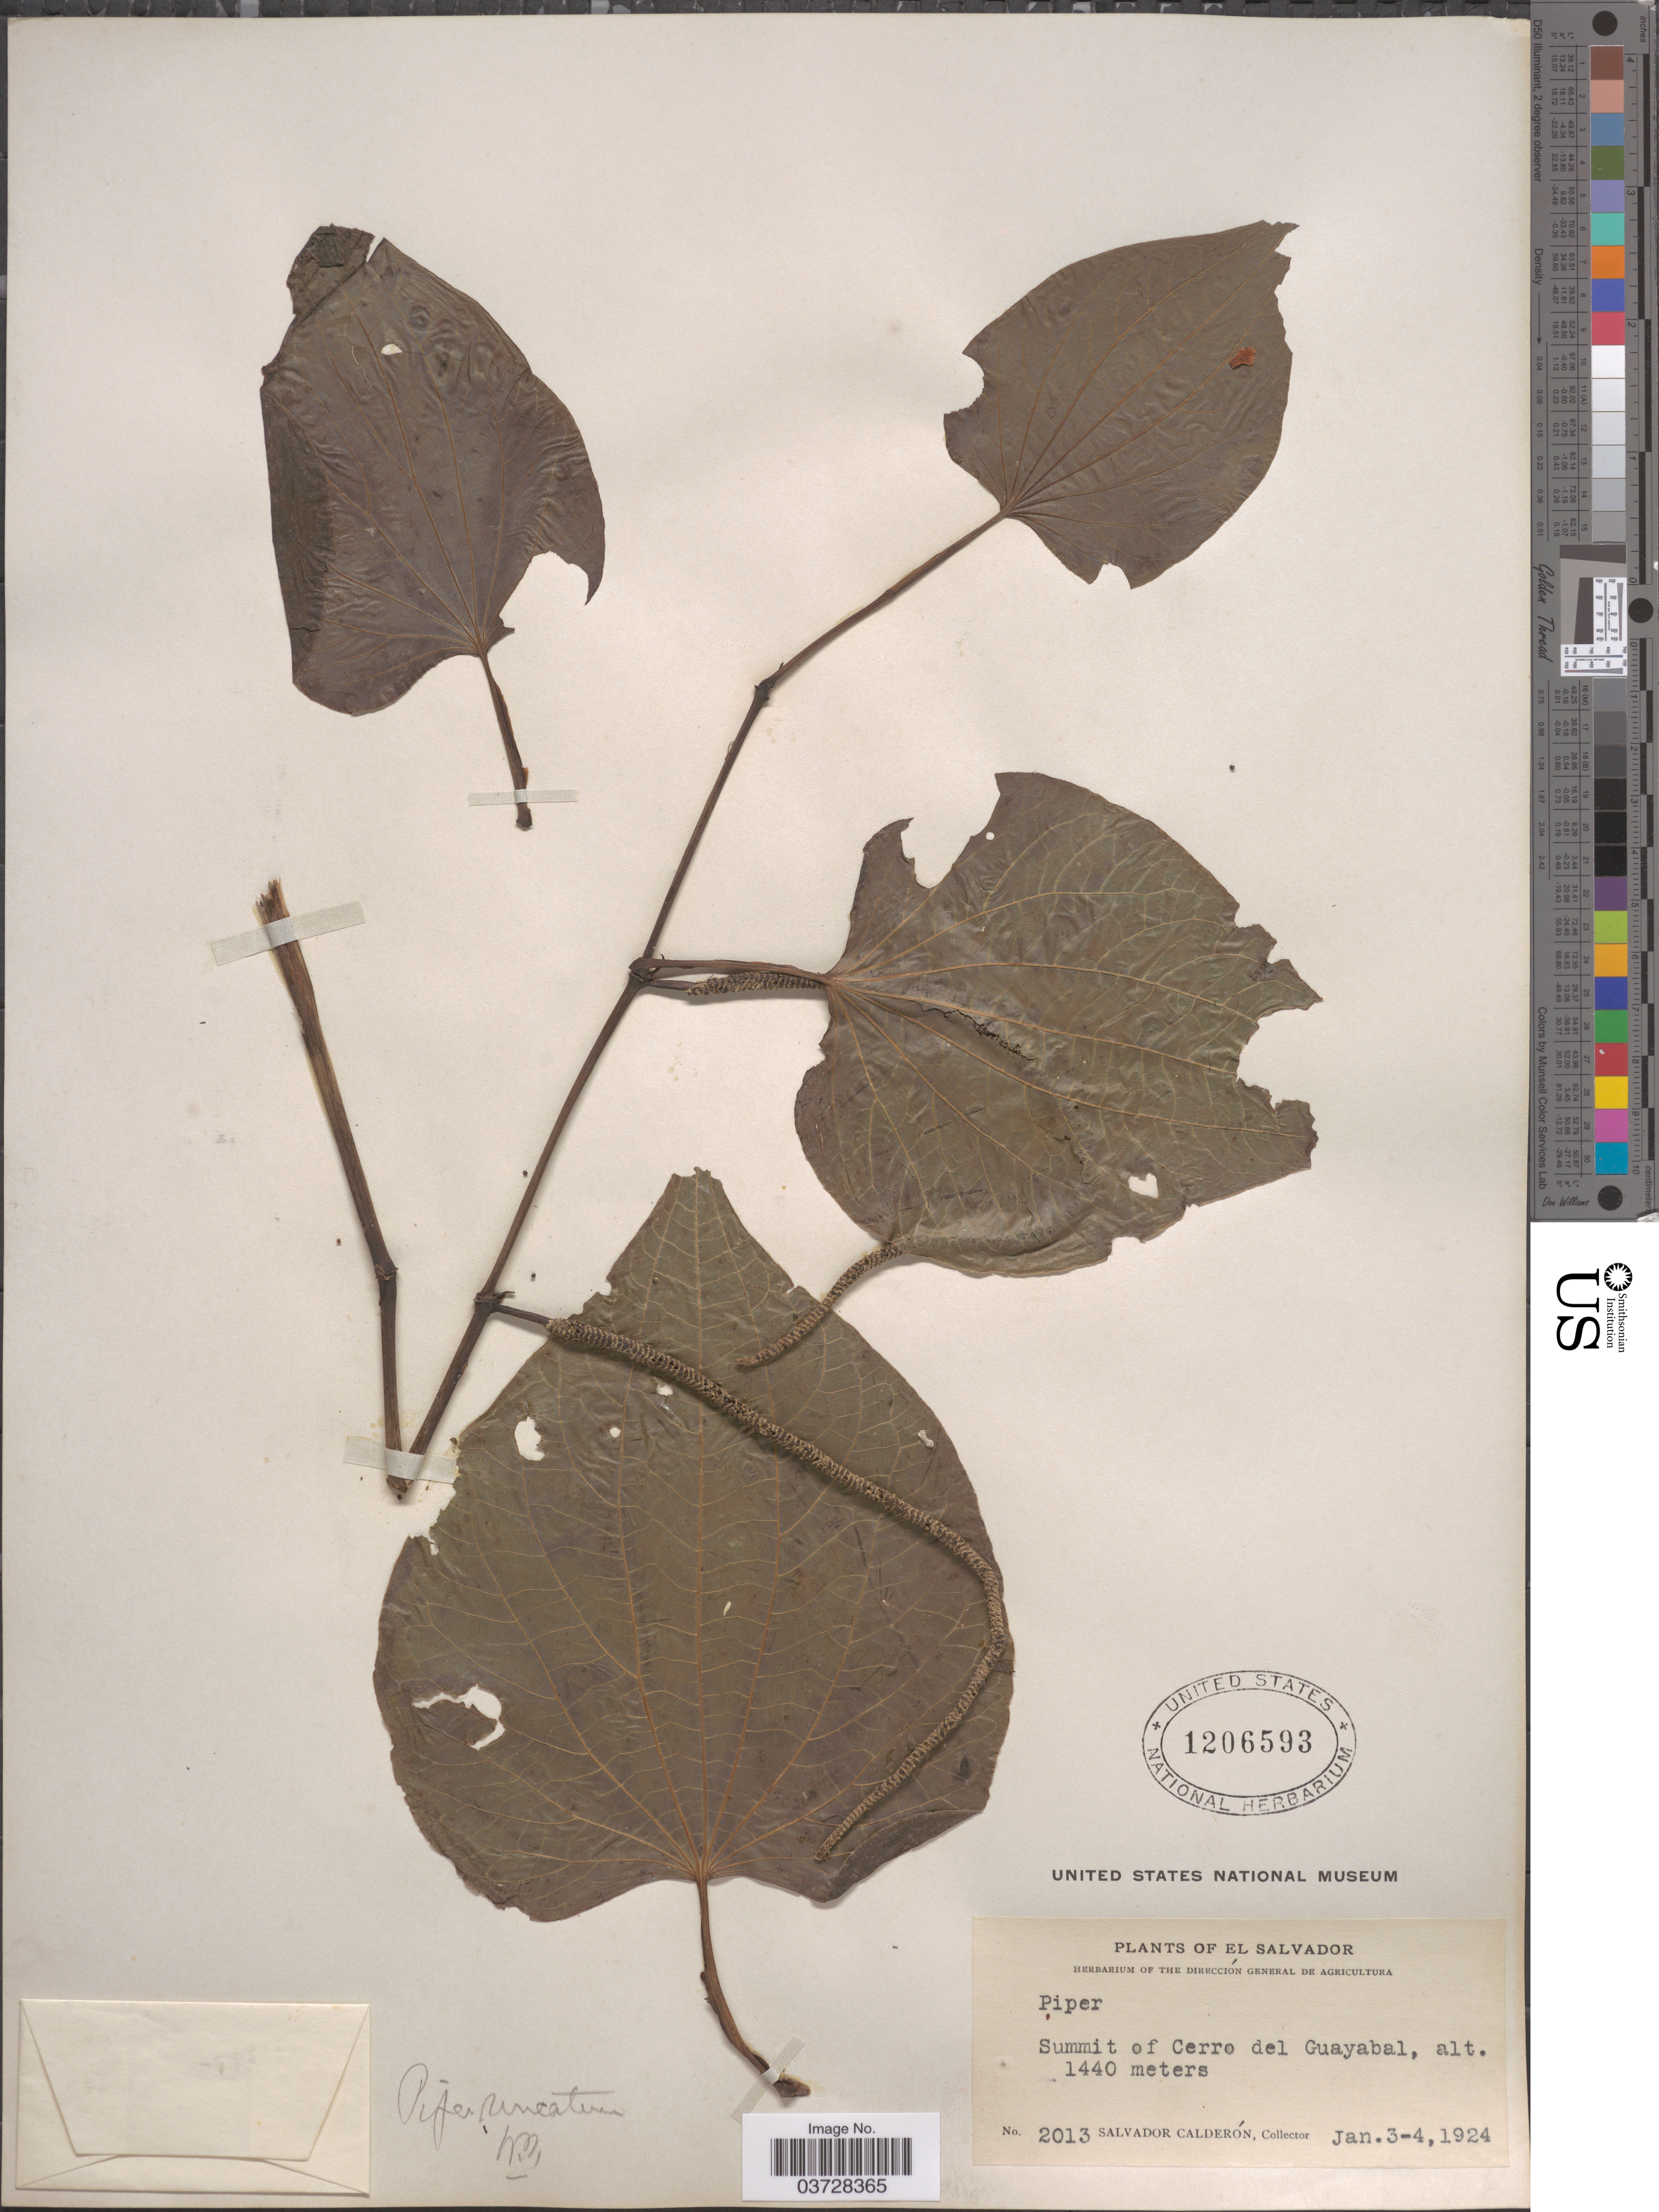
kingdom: Plantae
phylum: Tracheophyta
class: Magnoliopsida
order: Piperales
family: Piperaceae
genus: Piper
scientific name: Piper marginatum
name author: Jacq.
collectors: S. Calderón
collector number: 2013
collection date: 1924-01-03/1924-01-04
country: El Salvador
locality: Summit of Cerro del Guayabal.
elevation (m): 1440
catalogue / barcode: US 1206593